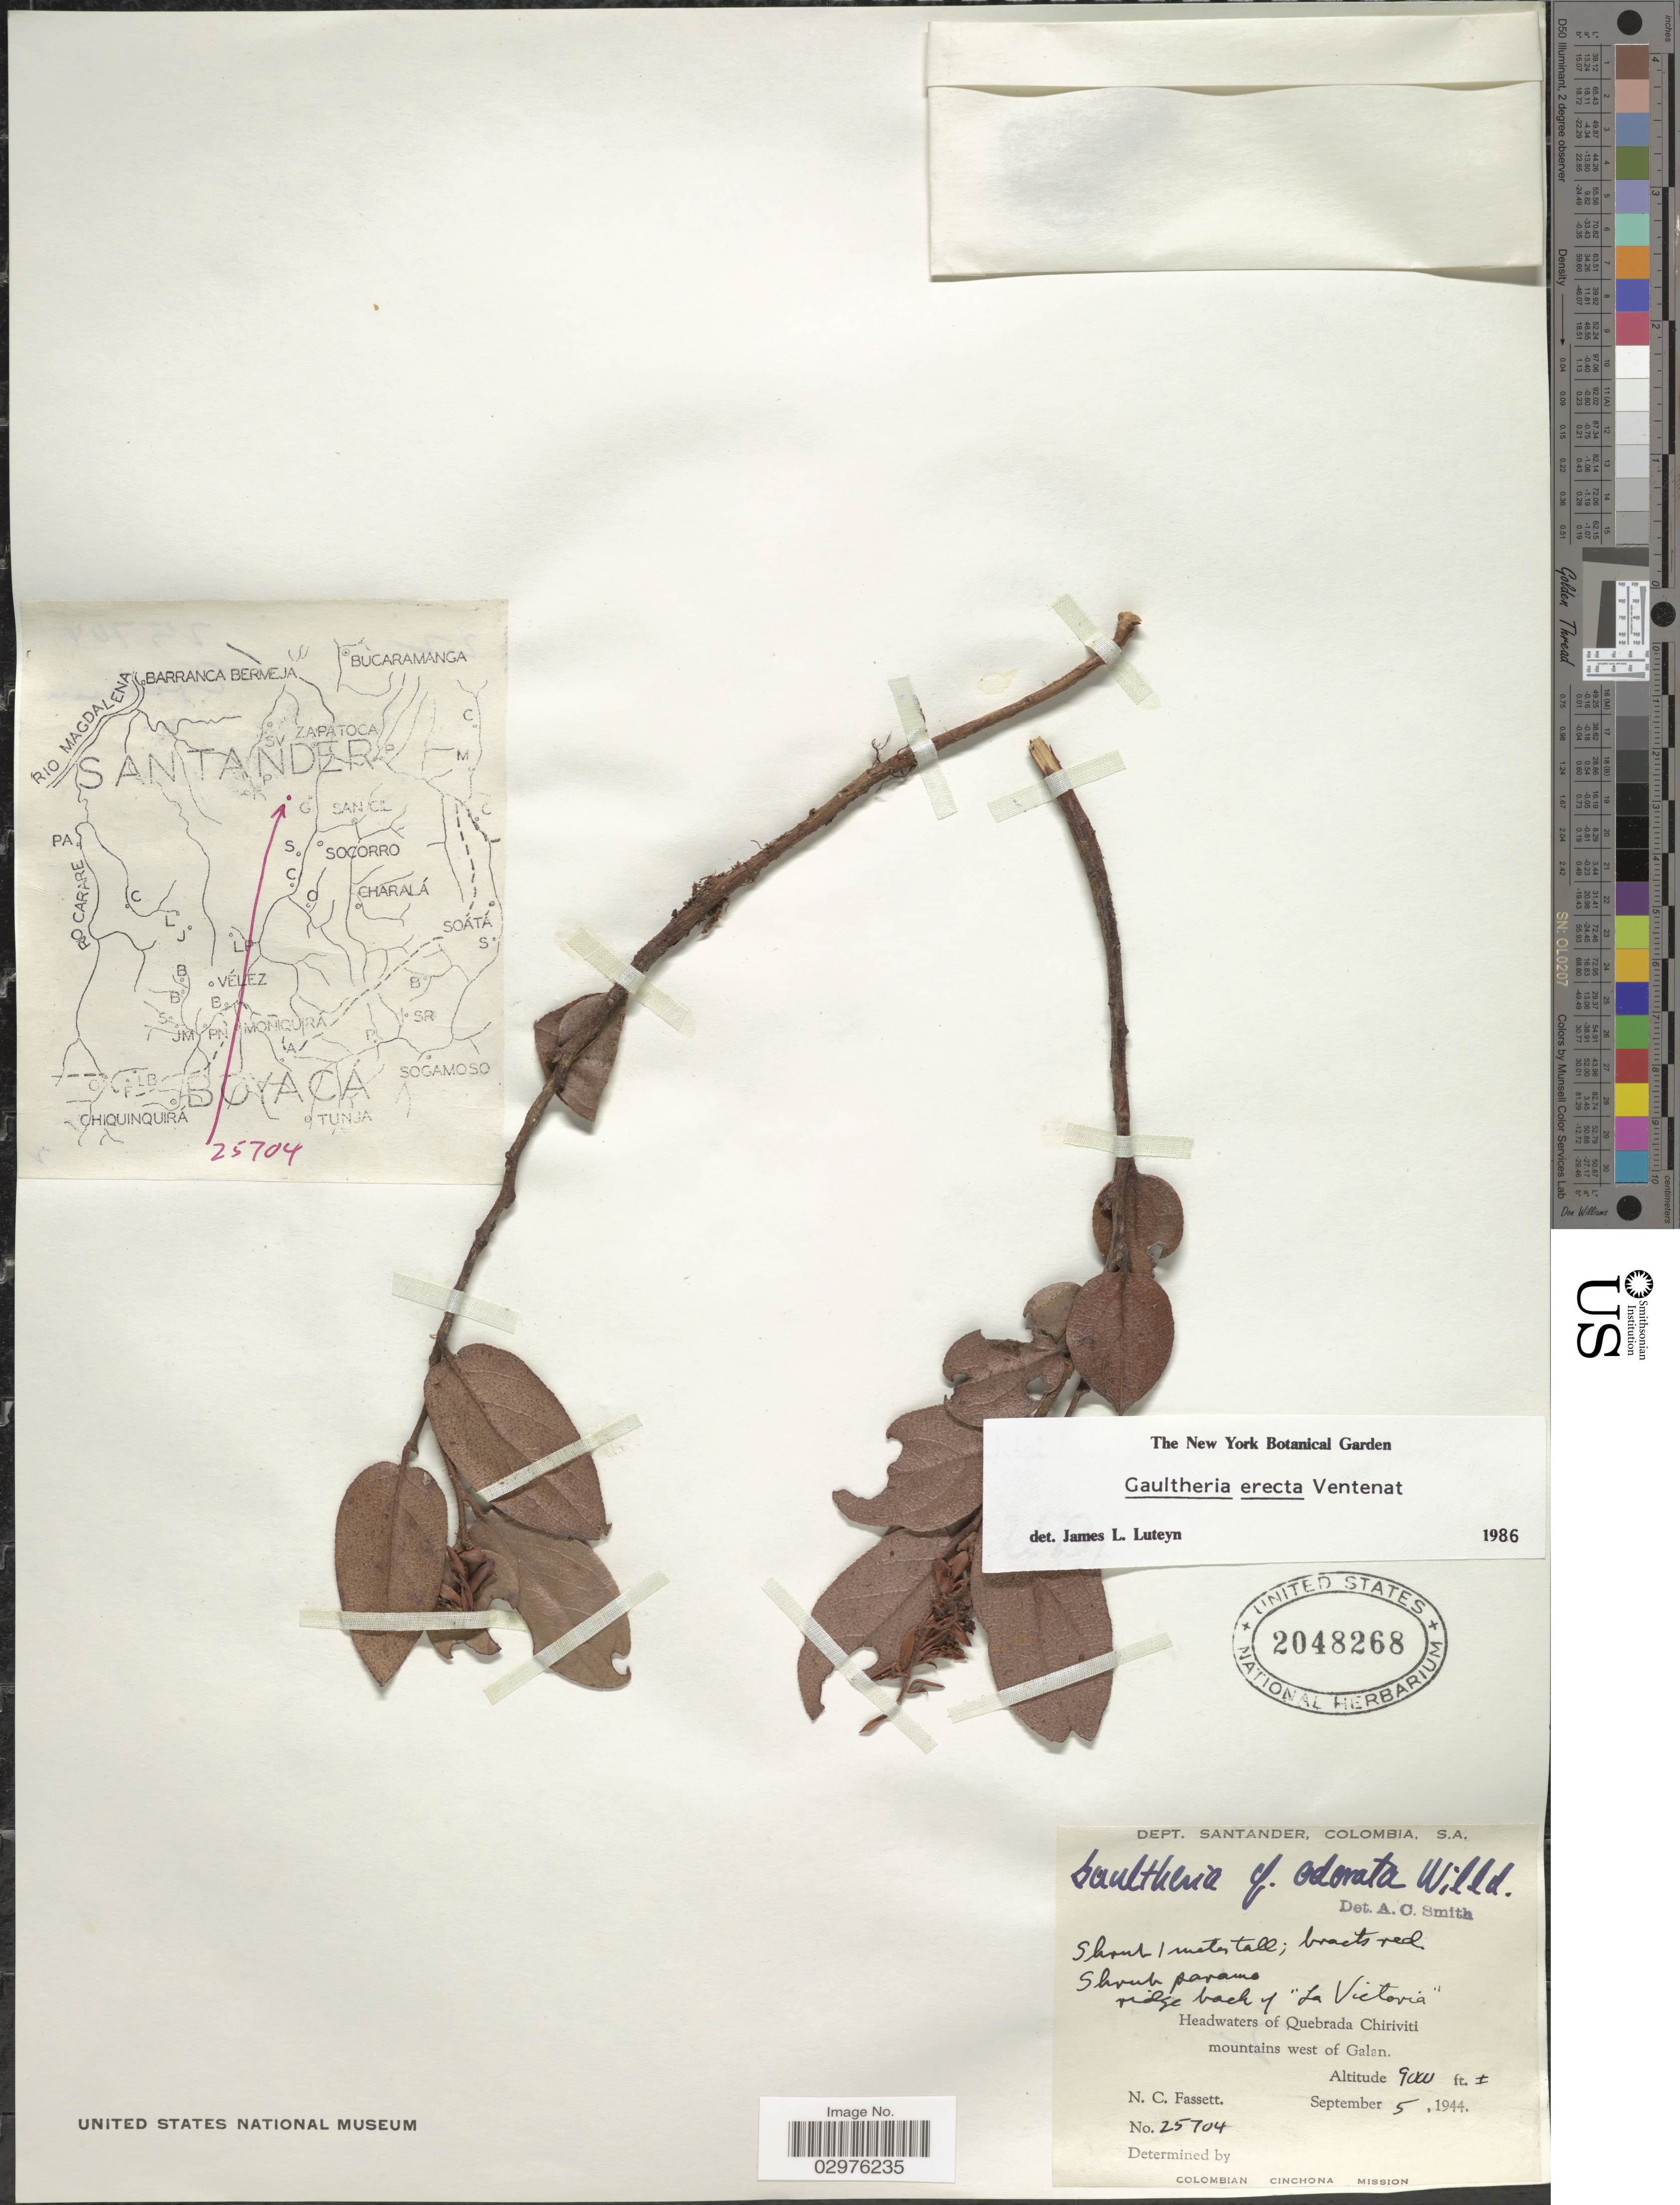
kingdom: Plantae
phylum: Tracheophyta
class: Magnoliopsida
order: Ericales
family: Ericaceae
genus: Gaultheria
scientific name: Gaultheria erecta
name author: Vent.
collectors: N. C. Fassett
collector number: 25704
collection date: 1944-09-05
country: Colombia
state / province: Santander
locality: Dept. Santander. Ridge back of "La Victoria". Headwaters of Quebrada Chiriviti mountains west of Galan.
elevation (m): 2743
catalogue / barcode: US 2048268